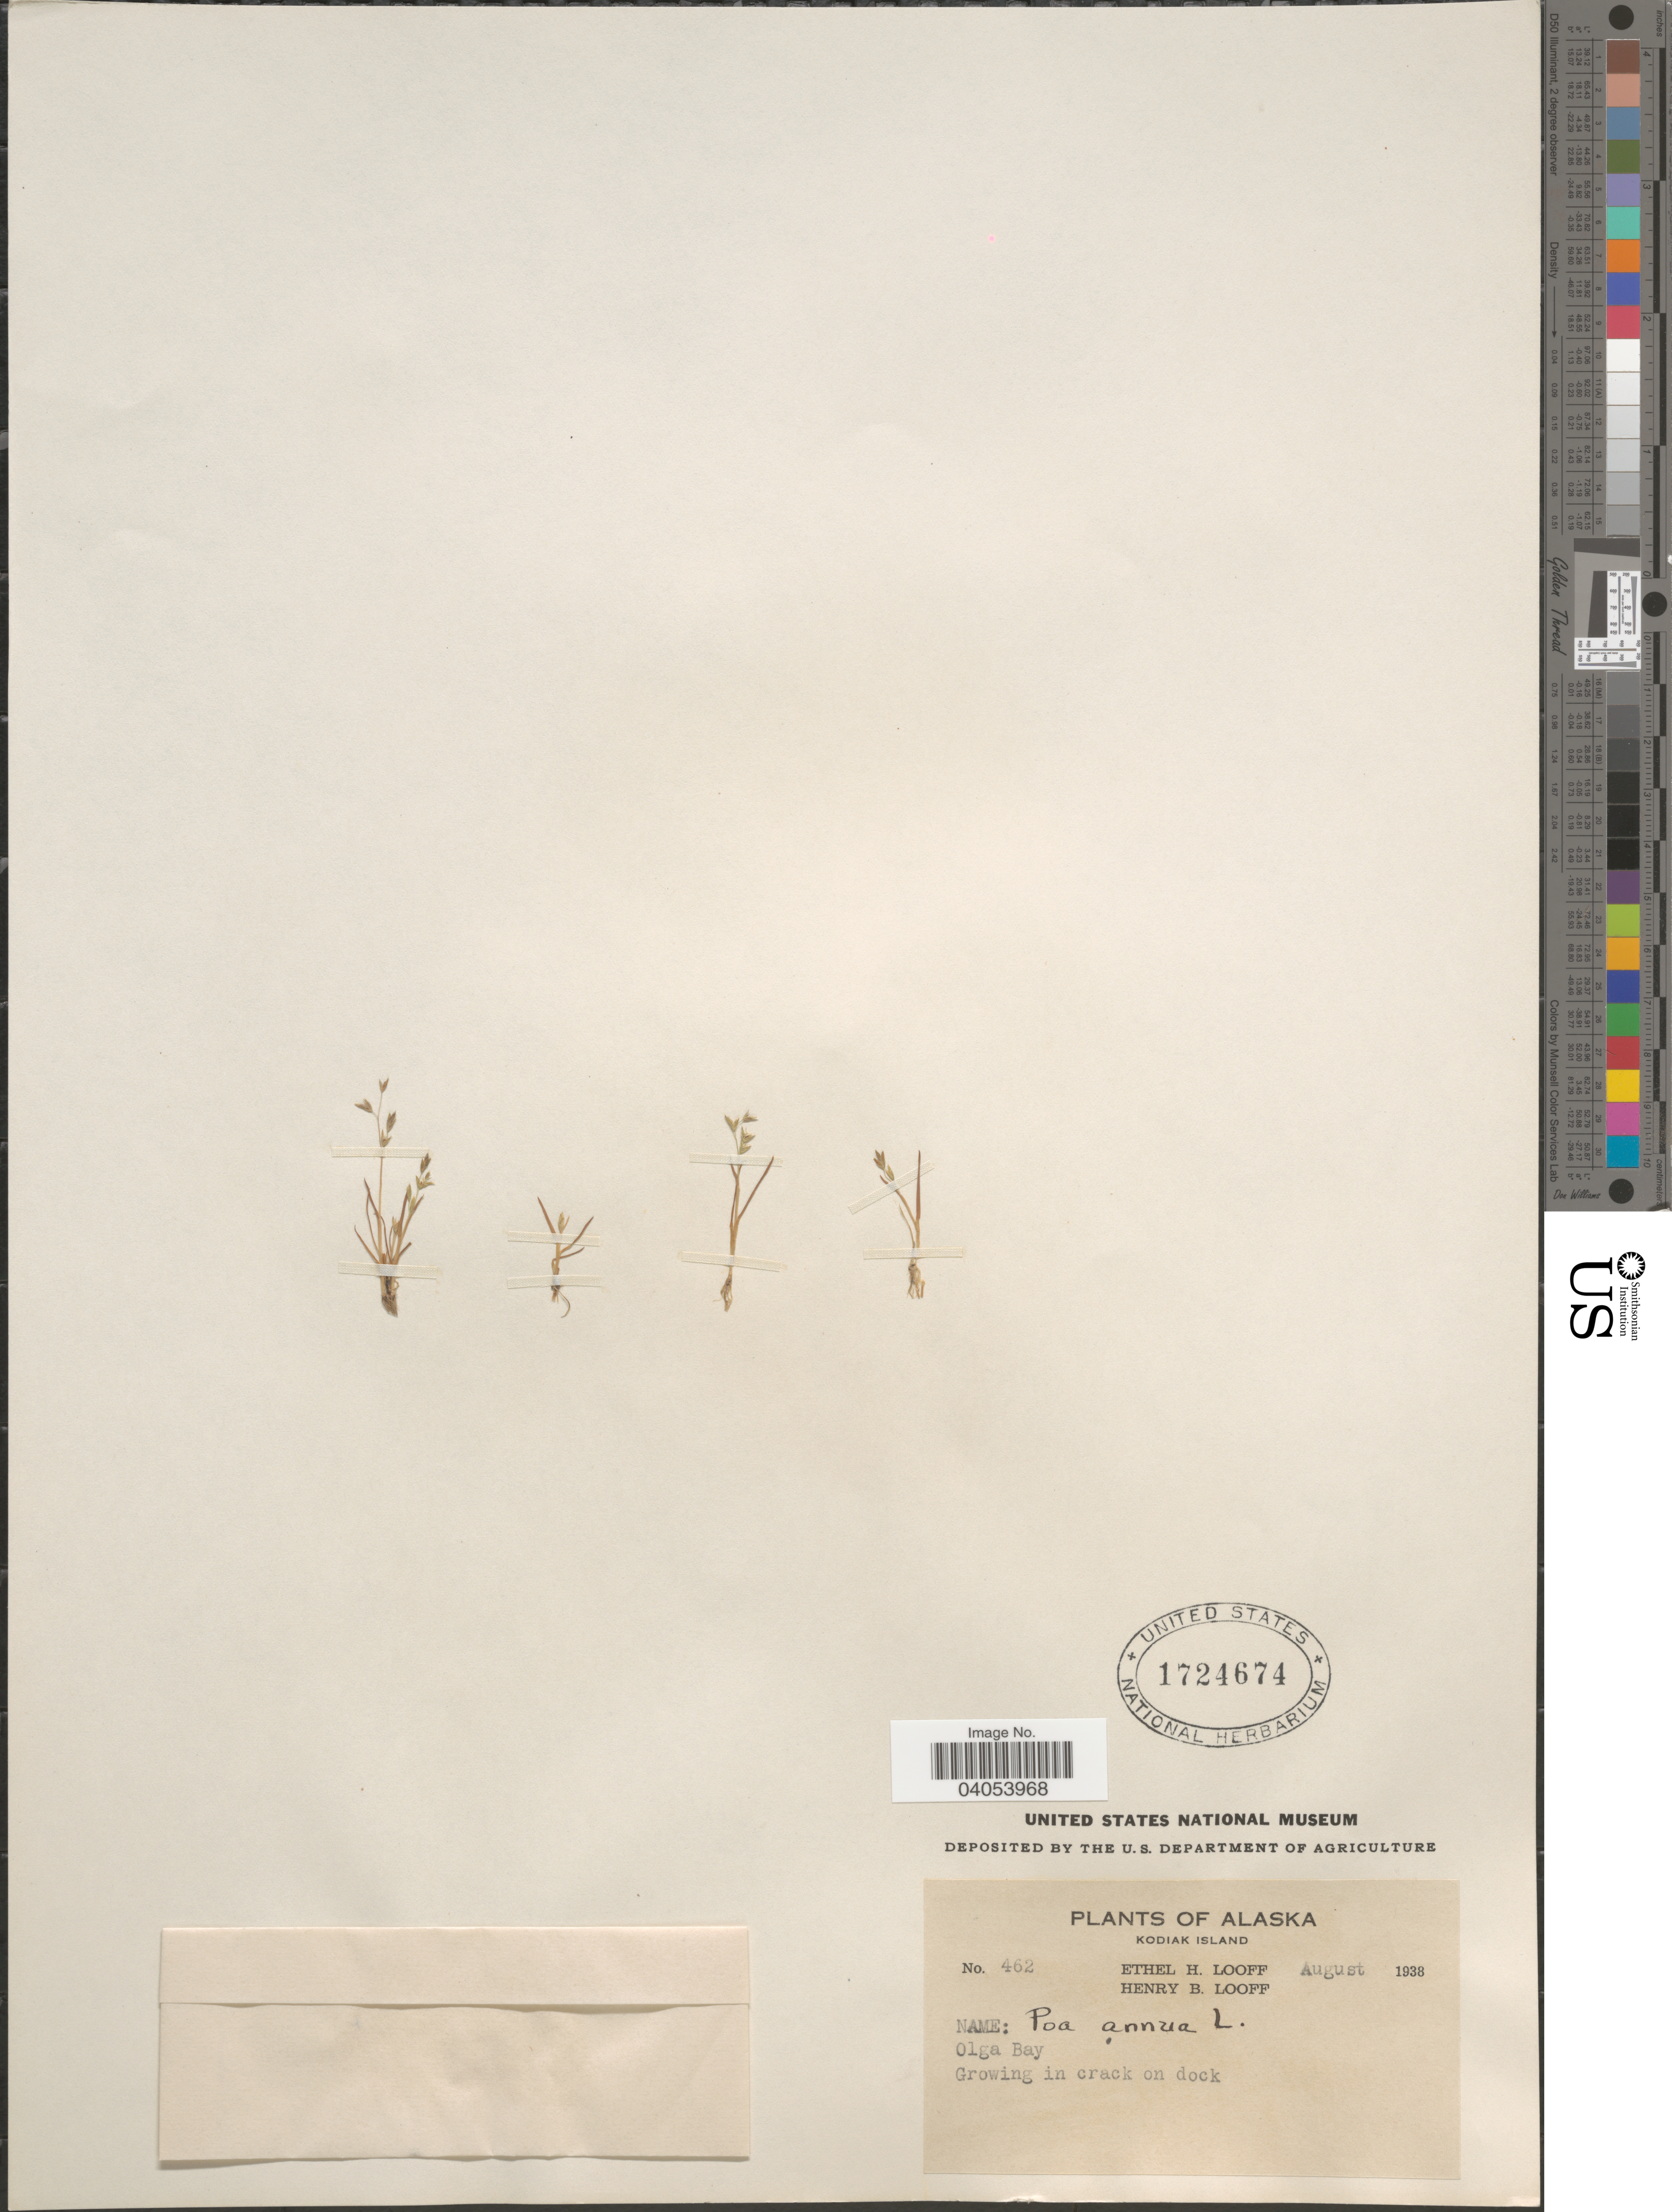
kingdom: Plantae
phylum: Tracheophyta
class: Liliopsida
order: Poales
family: Poaceae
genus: Poa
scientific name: Poa annua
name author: L.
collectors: E. Looff & H. Looff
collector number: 462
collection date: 1938-08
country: United States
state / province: Alaska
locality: Kodiak Island. Olga Bay.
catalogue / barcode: US 1724674